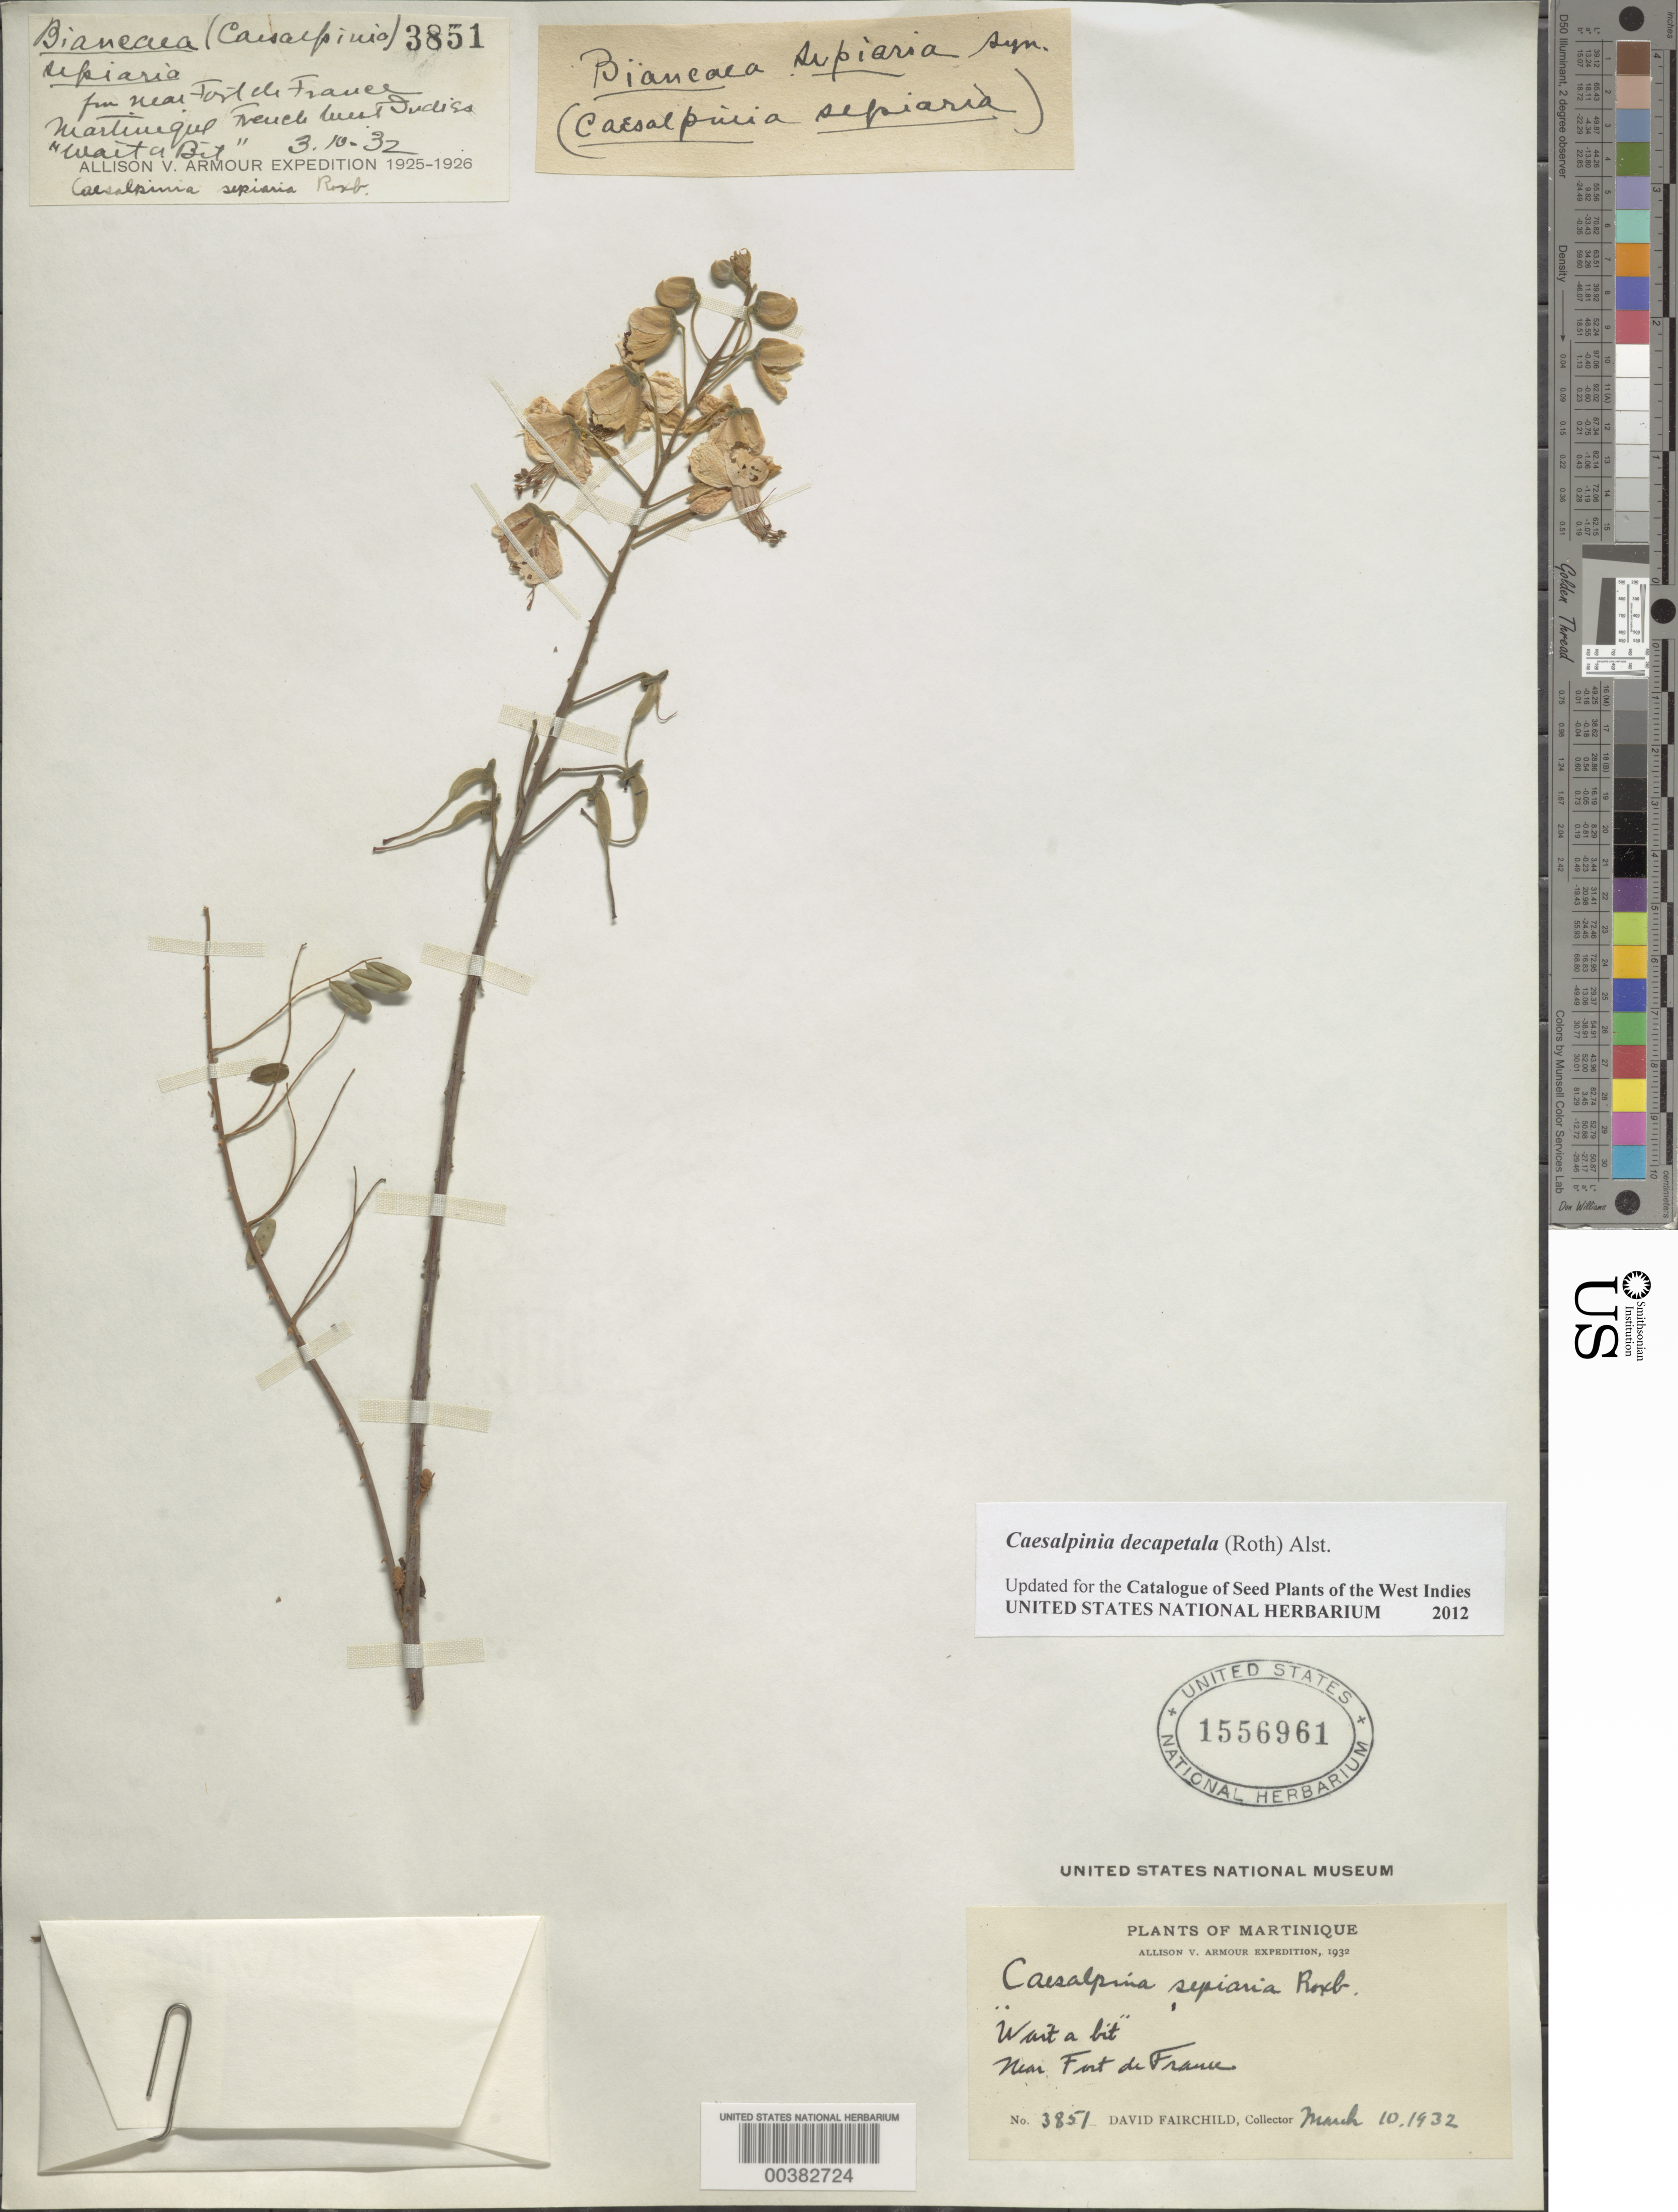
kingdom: Plantae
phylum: Tracheophyta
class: Magnoliopsida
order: Fabales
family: Fabaceae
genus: Biancaea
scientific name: Biancaea decapetala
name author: (Roth) O. Deg.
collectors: D. Fairchild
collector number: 3851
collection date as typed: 10 Mar 1932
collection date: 1932-03-10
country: Martinique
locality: Near fort de france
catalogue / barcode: US 1556961